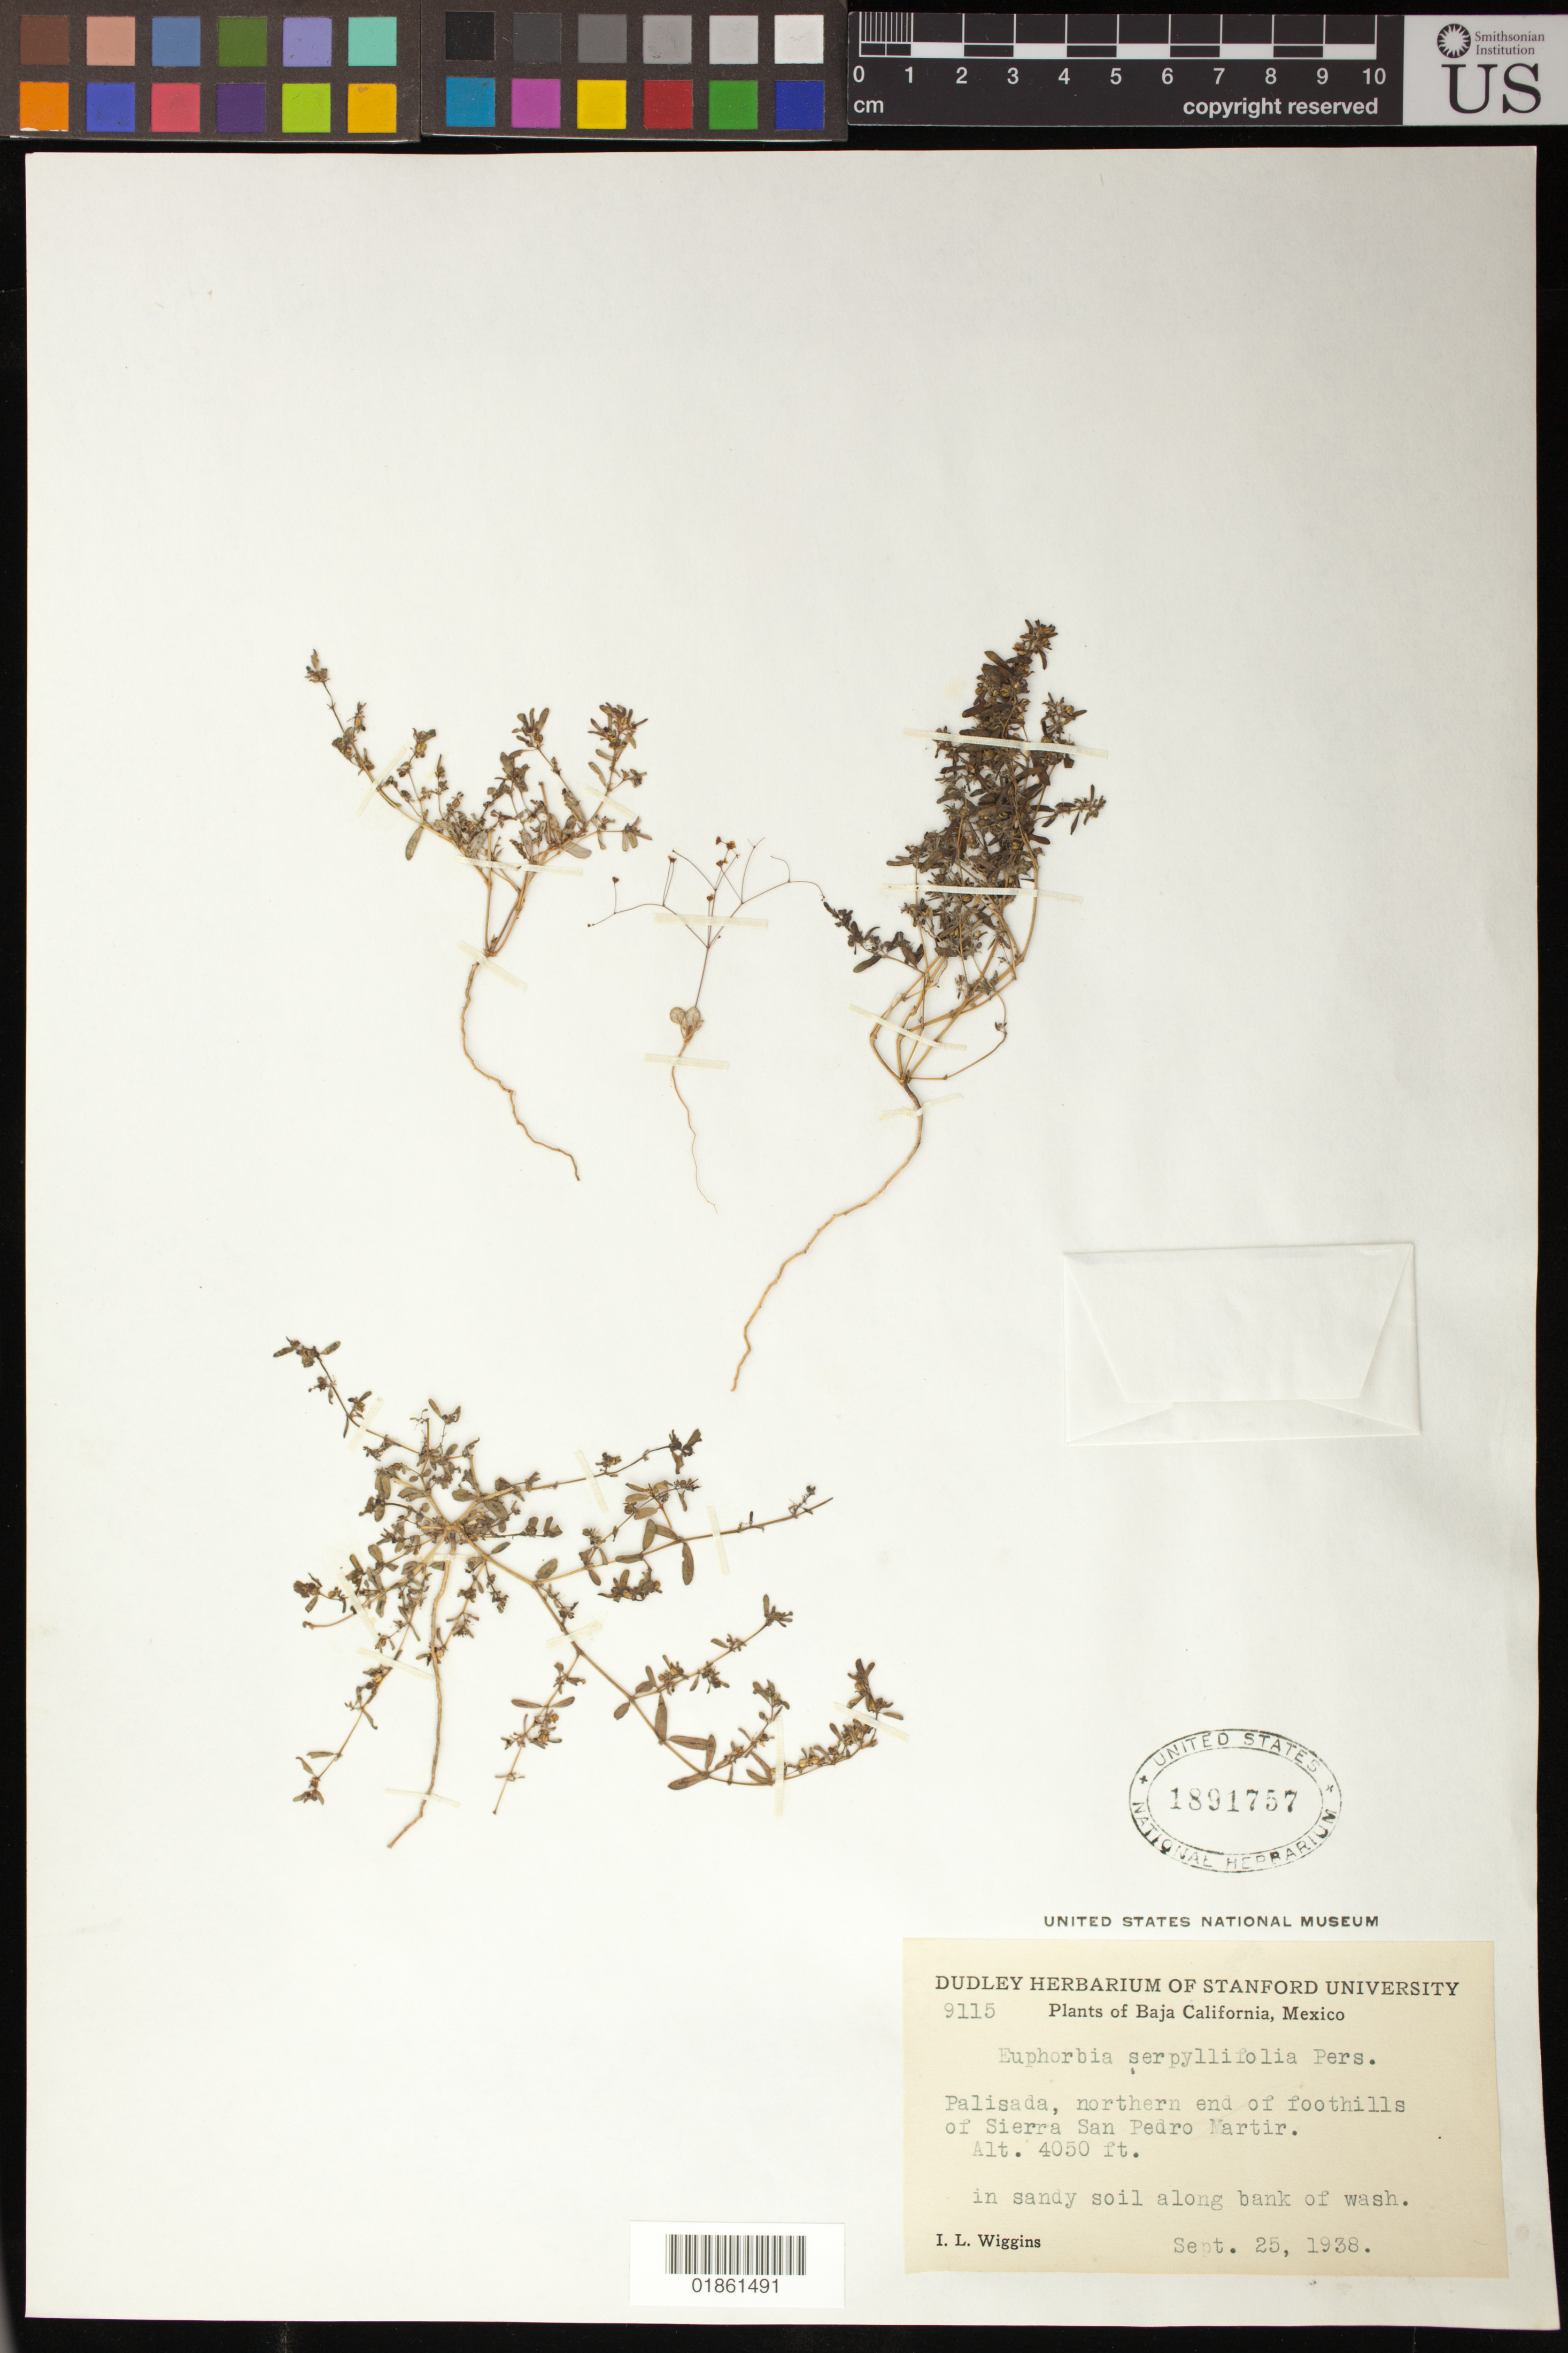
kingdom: Plantae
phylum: Tracheophyta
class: Magnoliopsida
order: Malpighiales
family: Euphorbiaceae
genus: Euphorbia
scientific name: Euphorbia serpillifolia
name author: Pers.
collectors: I. L. Wiggins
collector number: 9115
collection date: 1938-09-25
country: Mexico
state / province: Baja California Norte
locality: Palisada, northern end of foothills of Sierra San Pedro Martir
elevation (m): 1234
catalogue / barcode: US 1891757